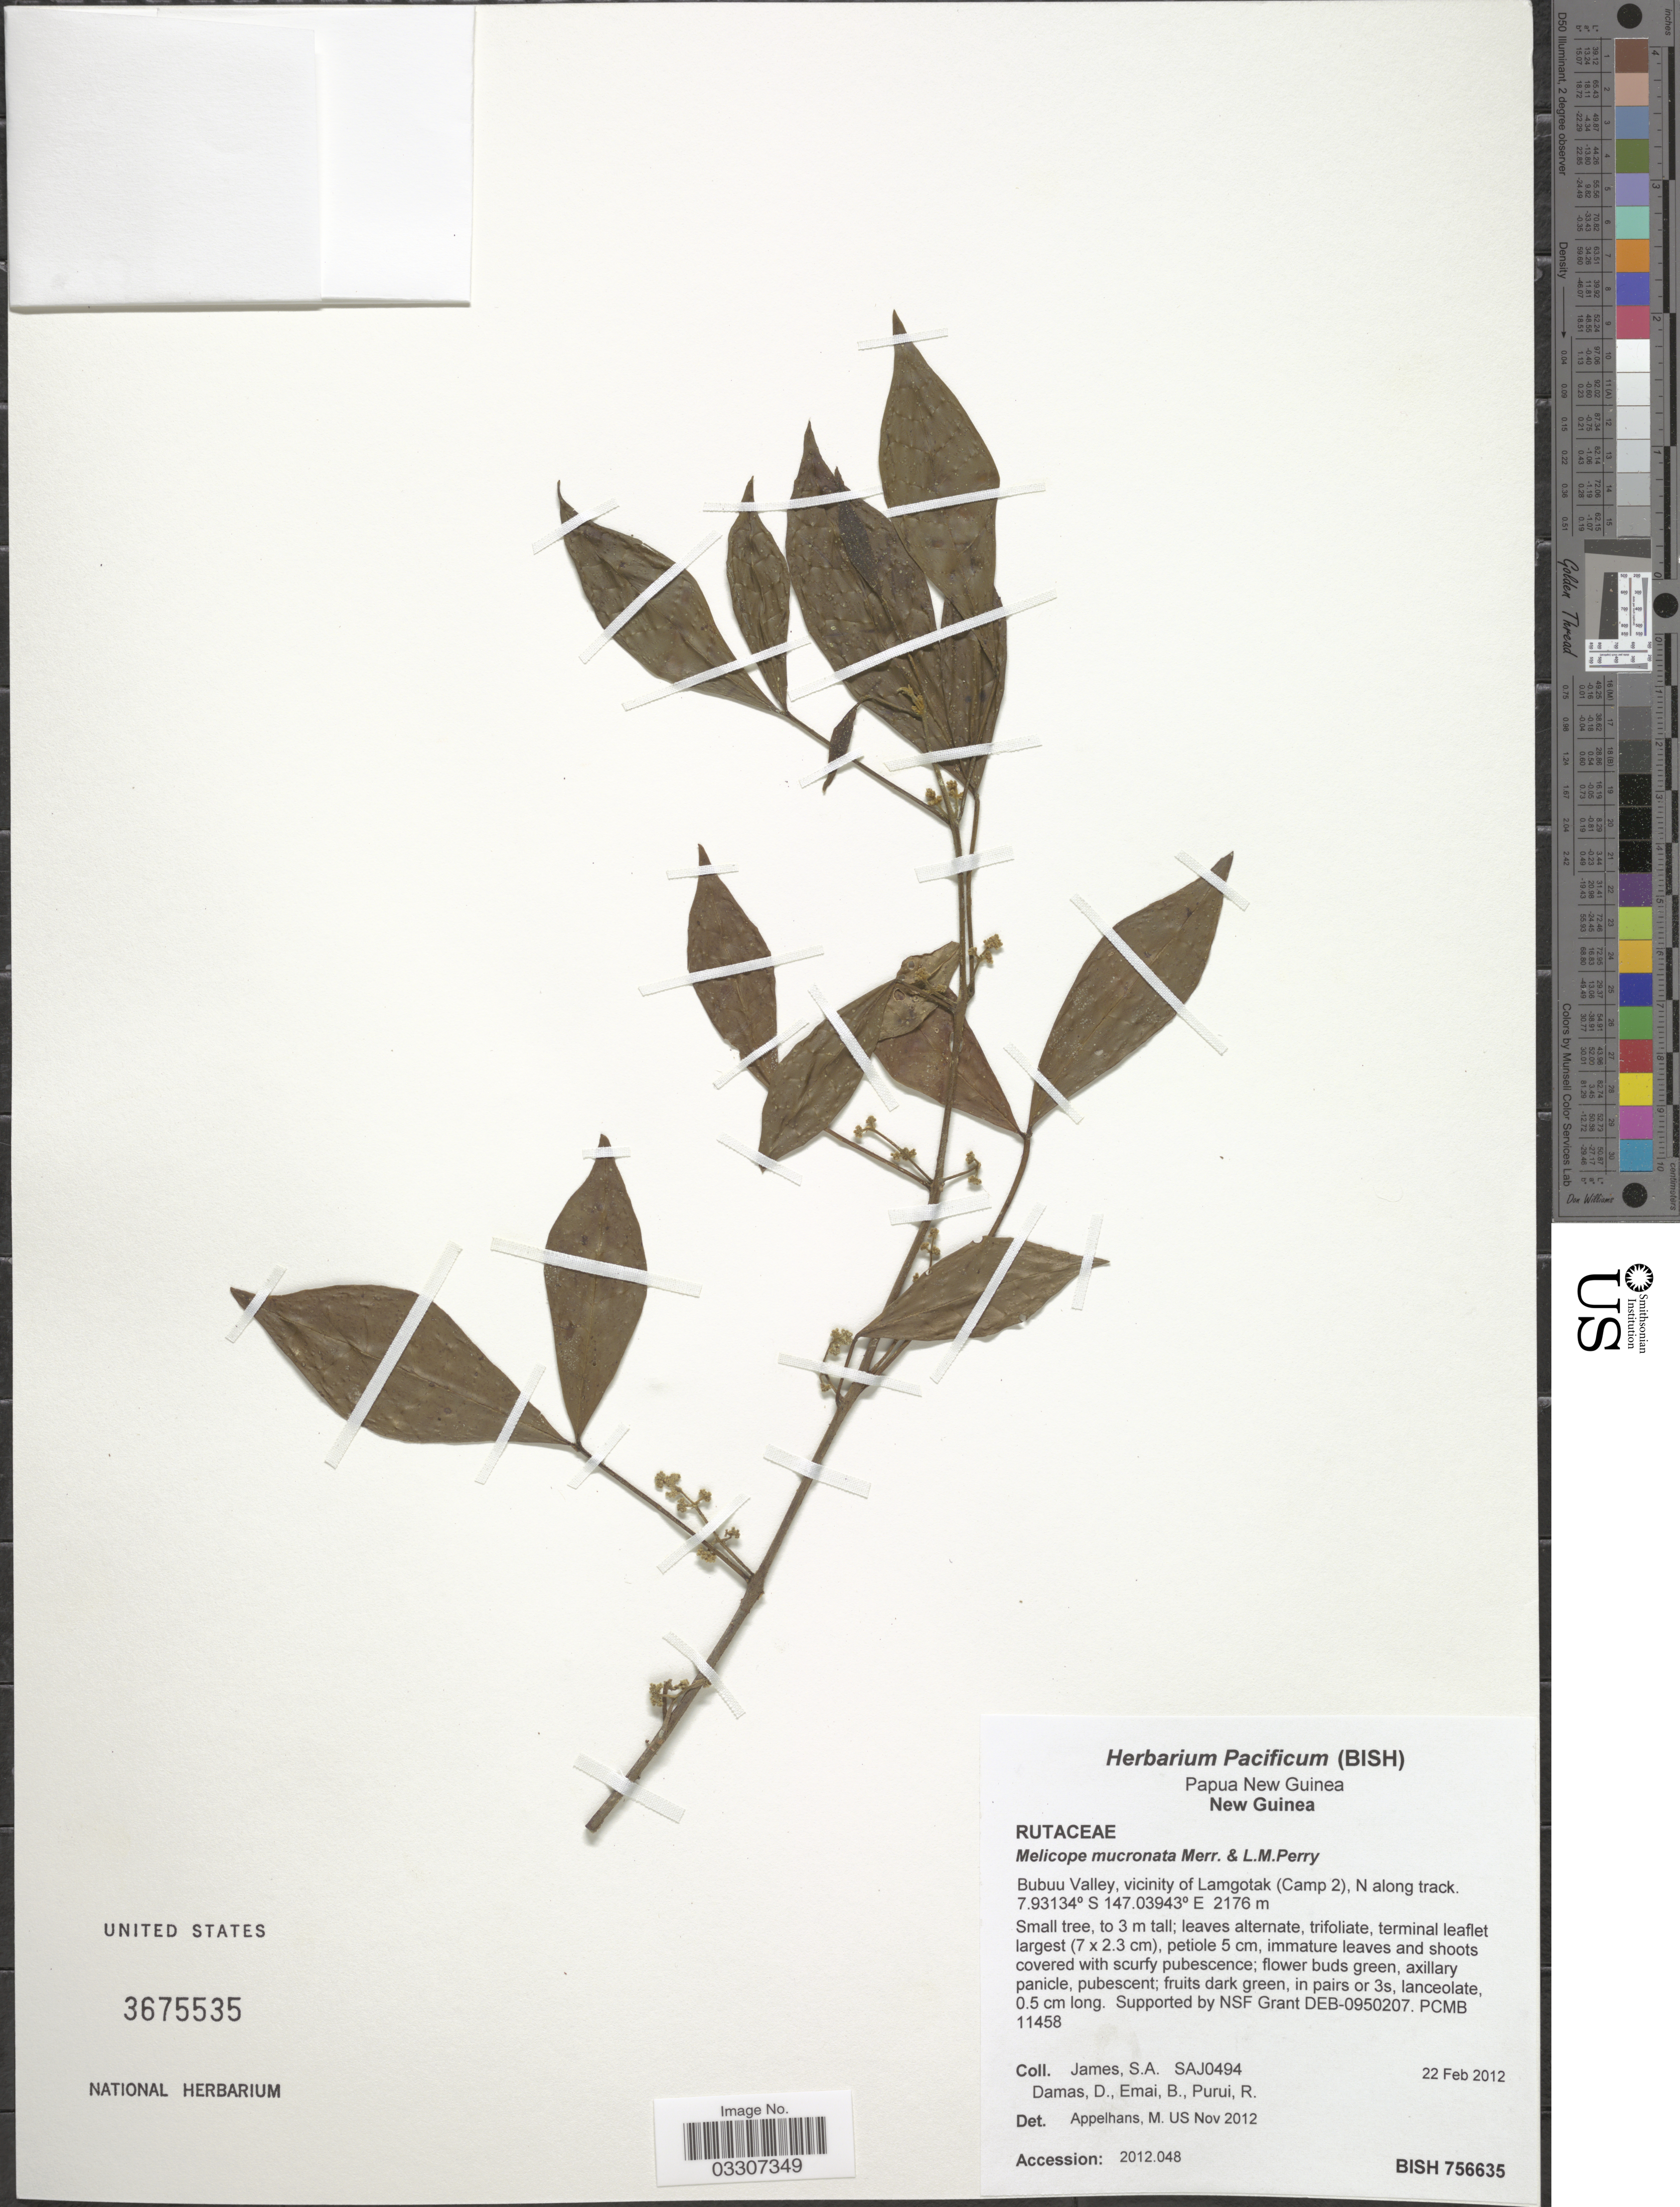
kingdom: Plantae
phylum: Tracheophyta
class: Magnoliopsida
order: Sapindales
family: Rutaceae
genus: Melicope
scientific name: Melicope mucronata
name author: Merr. & L.M. Perry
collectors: S. James, D. Damas, B. Emai & R. Purui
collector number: SAJ0494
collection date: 2012-02-22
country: Papua New Guinea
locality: New Guinea. Bubuu Valley, vicinity of Lamgotak (Camp 2), N along track.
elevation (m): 2176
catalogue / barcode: US 3675535